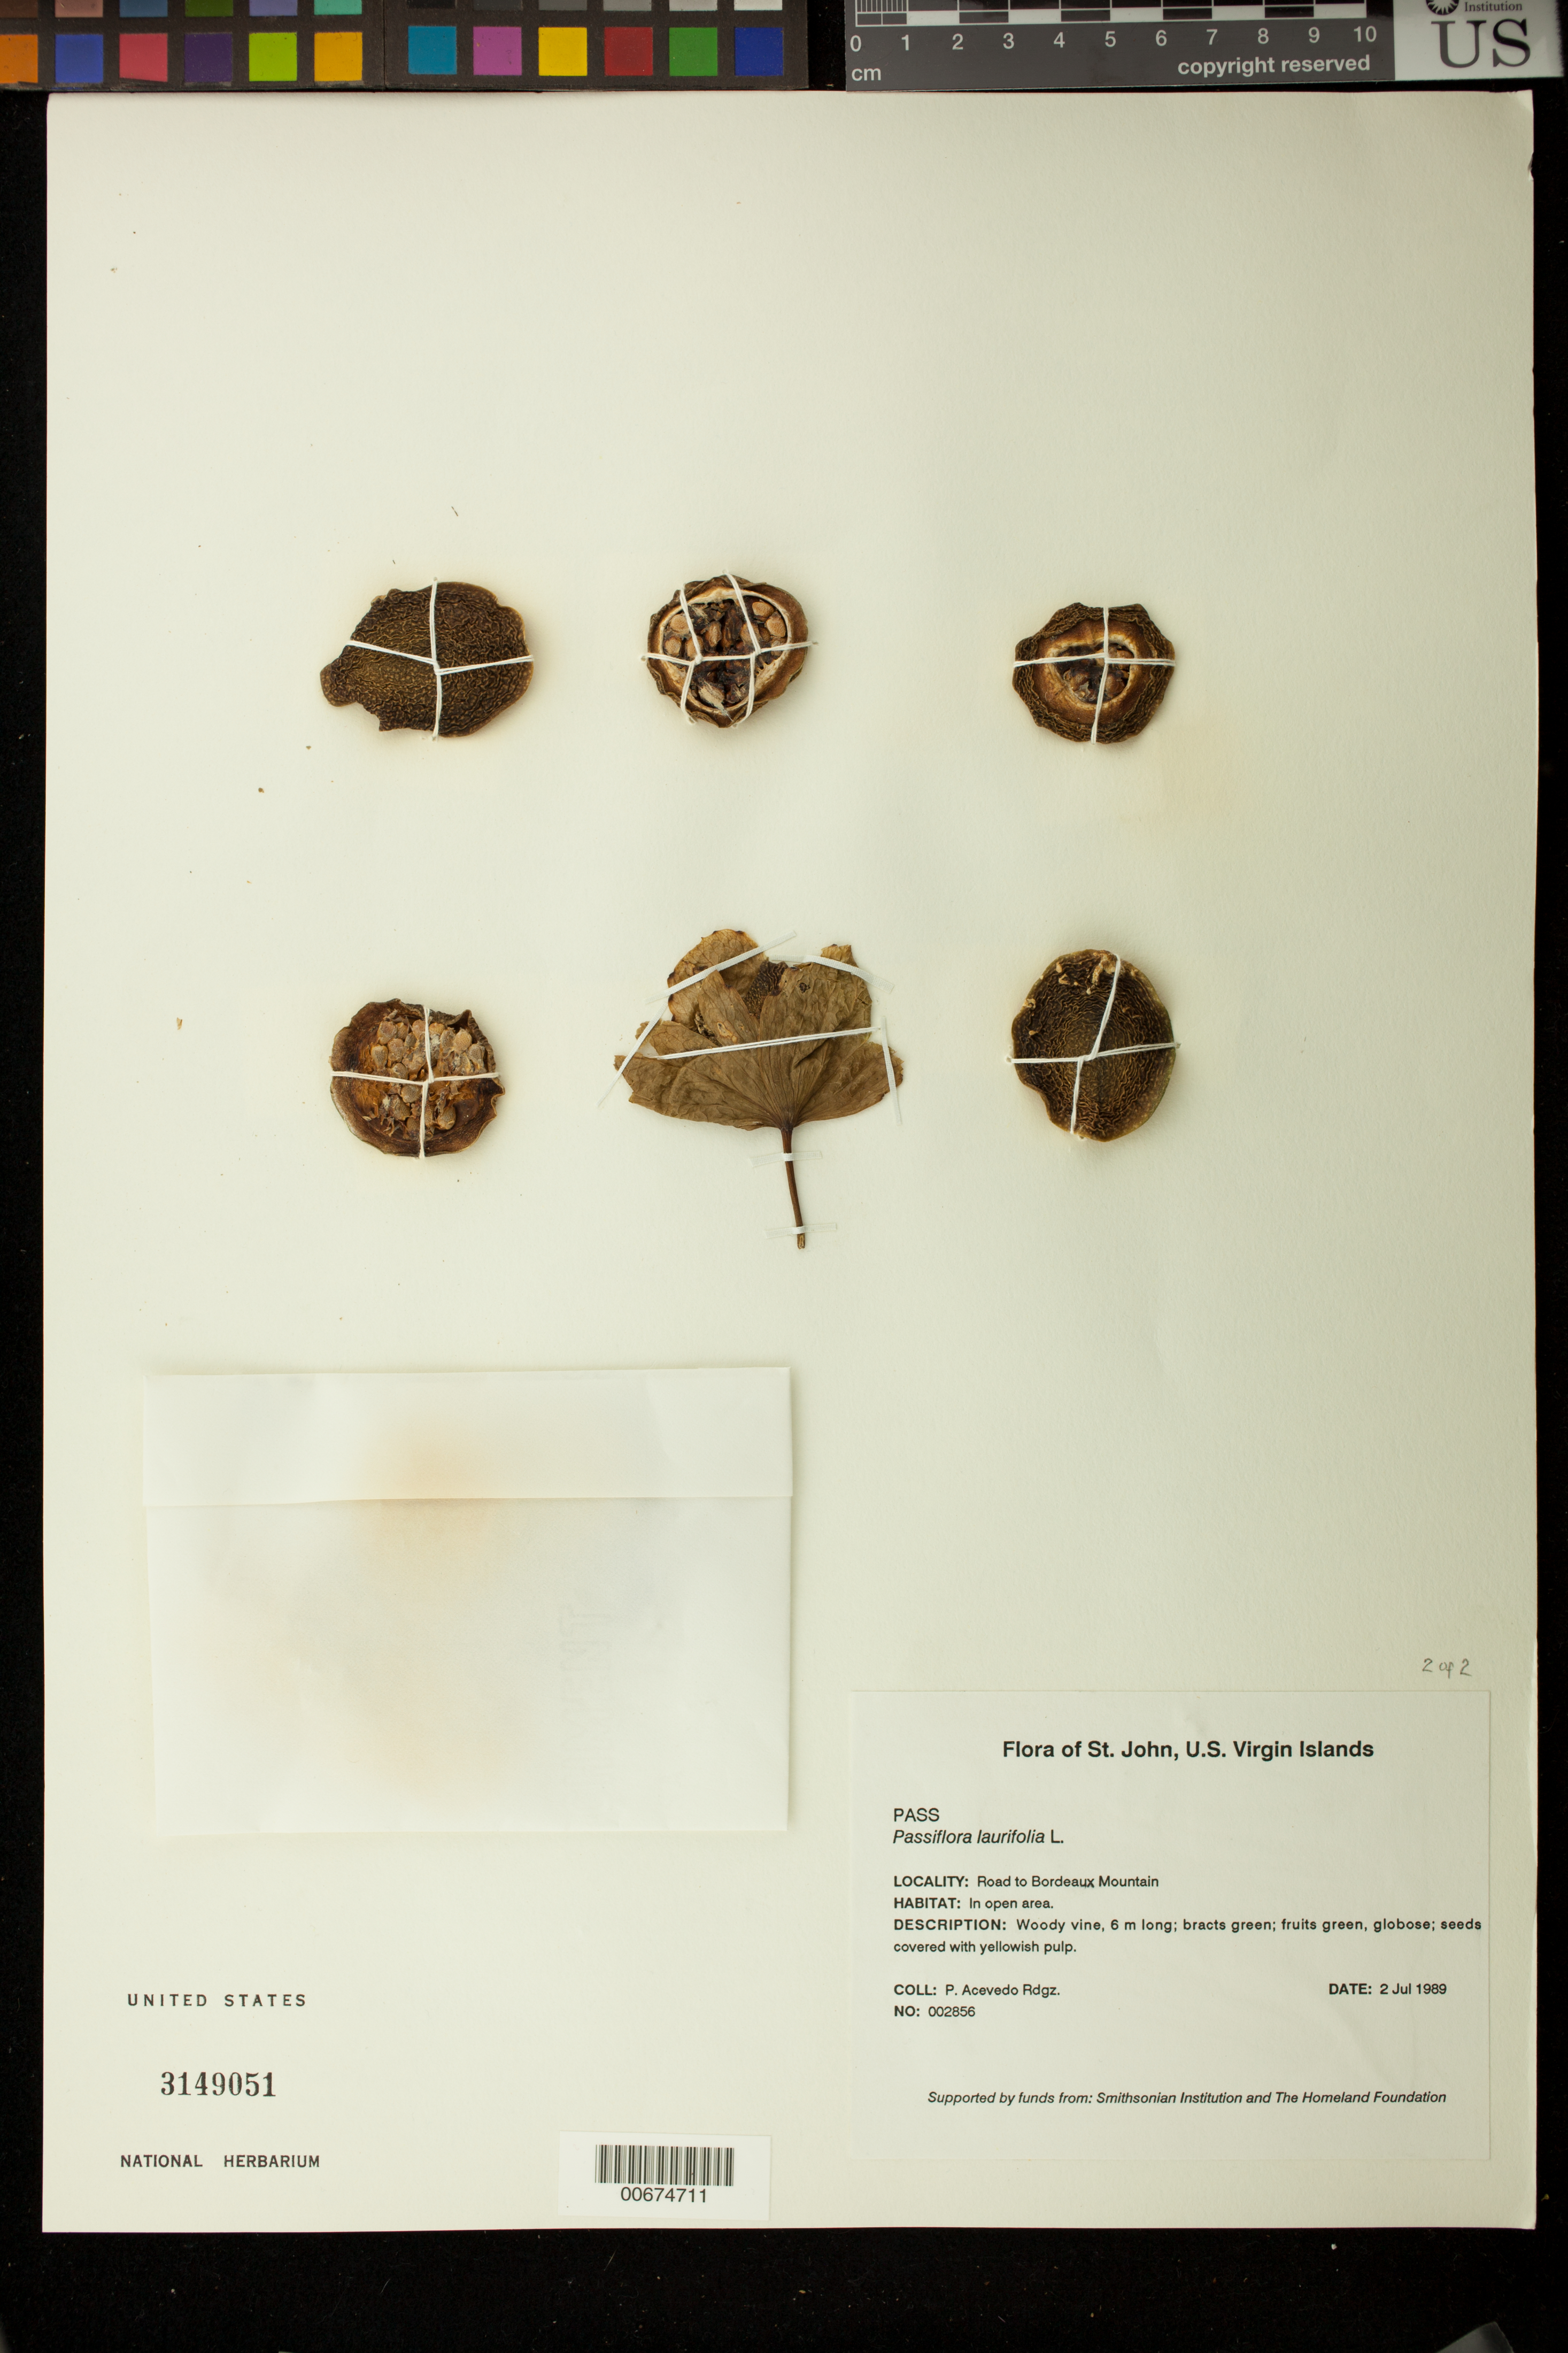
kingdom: Plantae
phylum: Tracheophyta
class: Magnoliopsida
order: Malpighiales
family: Passifloraceae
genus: Passiflora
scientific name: Passiflora laurifolia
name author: L.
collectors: P. Acevedo-Rodr.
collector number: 2856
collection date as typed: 02 Jul 1989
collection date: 1989-07-02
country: U.S. Virgin Islands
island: St. John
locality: Road to Bordeaux Mountain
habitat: In open area.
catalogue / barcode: US 3149051